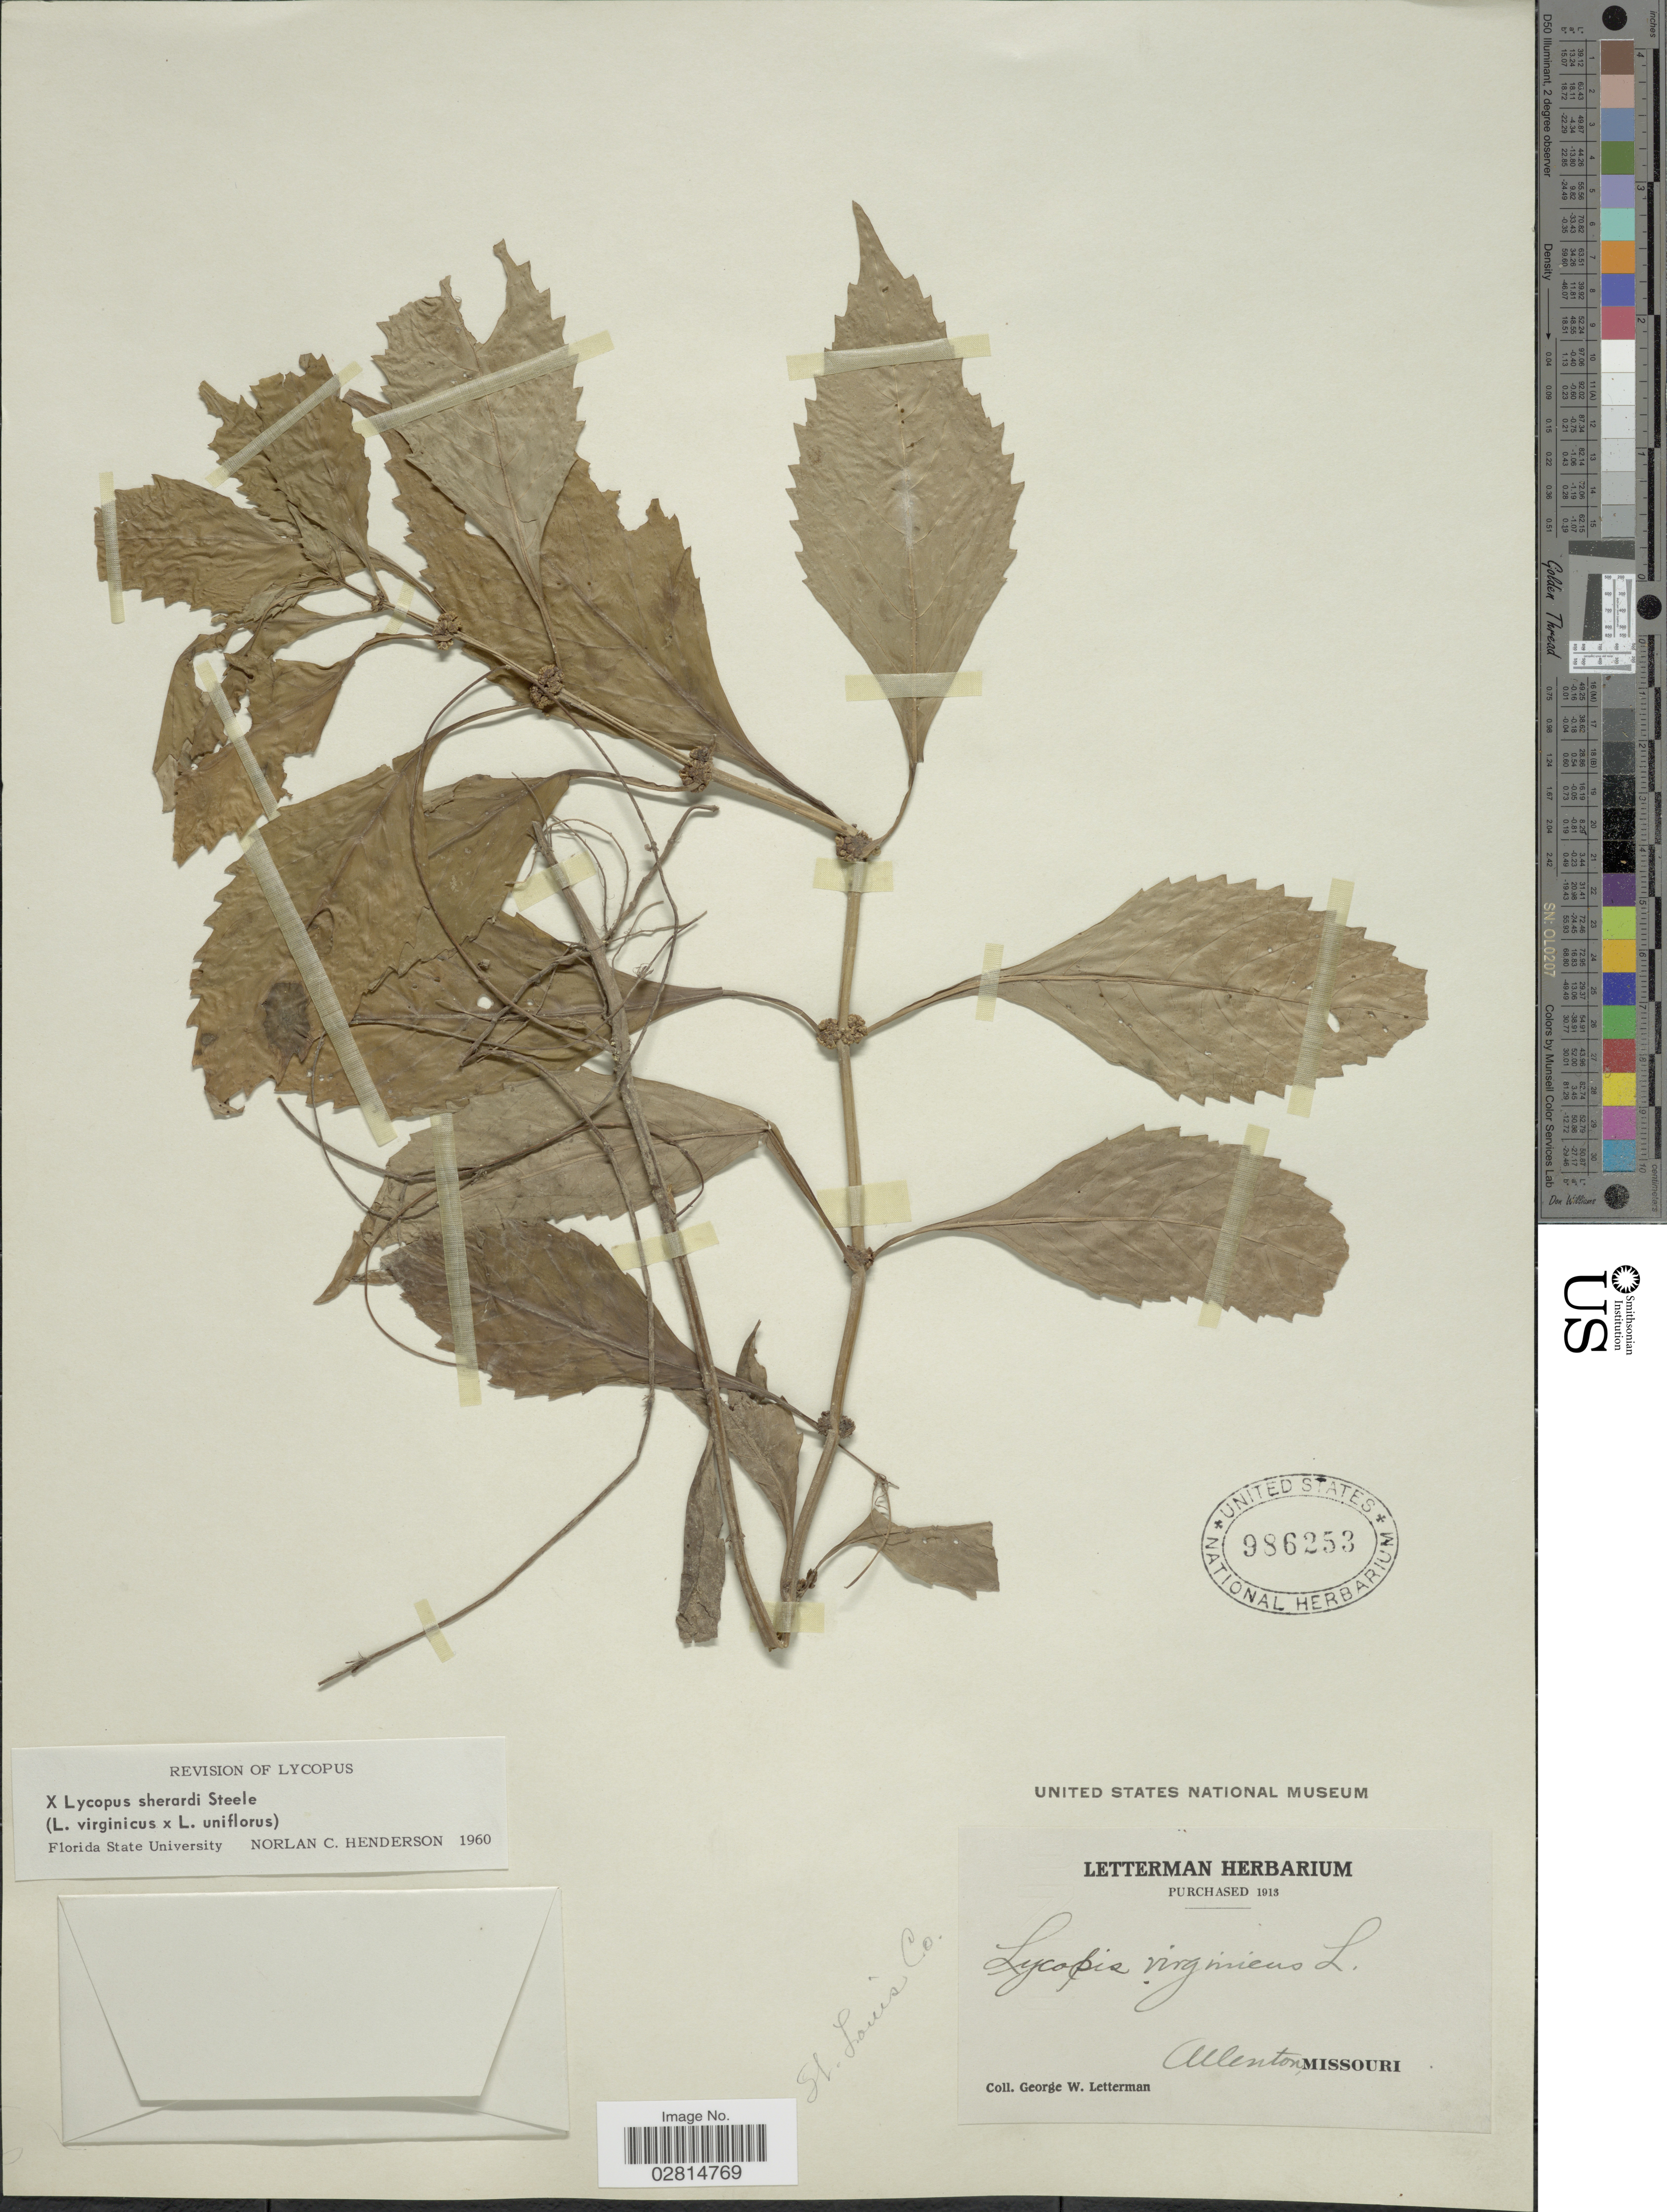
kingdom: Plantae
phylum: Tracheophyta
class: Magnoliopsida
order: Lamiales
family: Lamiaceae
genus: Lycopus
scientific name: Lycopus x sherardii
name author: E.S. Steele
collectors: G. W. Letterman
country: United States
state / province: Missouri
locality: Allenton. St. Louis Co.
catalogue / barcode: US 986253